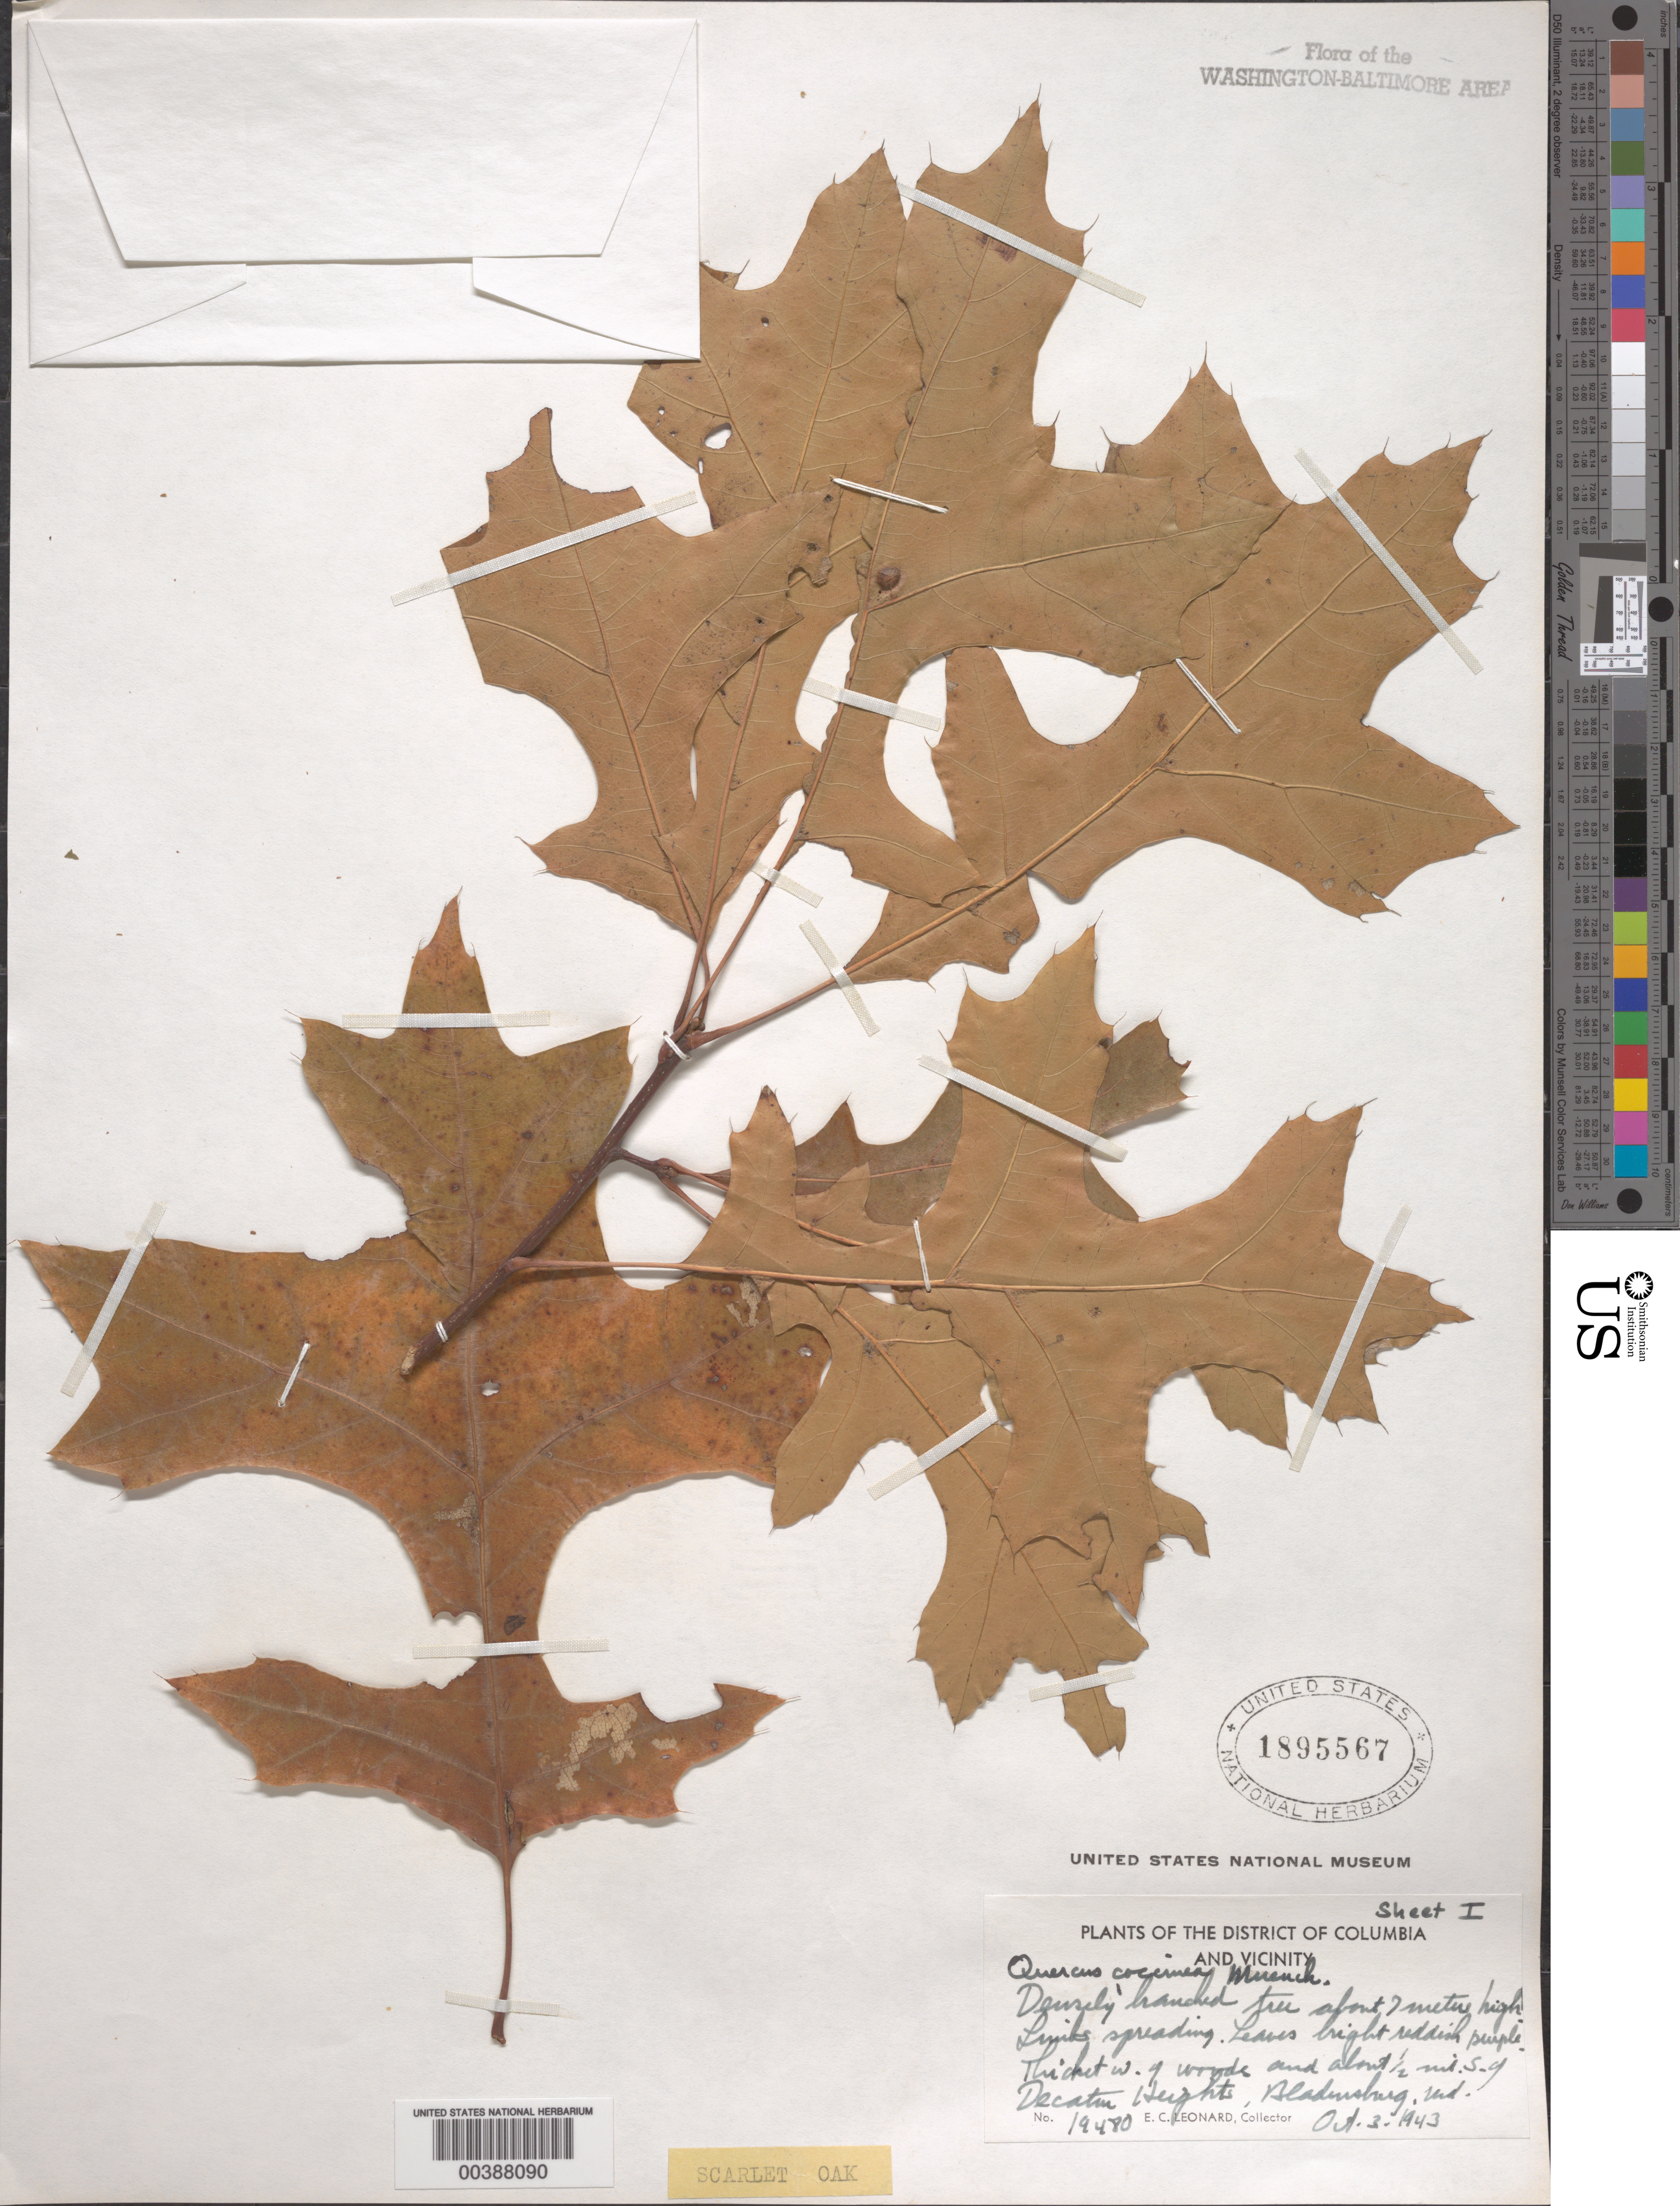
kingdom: Plantae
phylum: Tracheophyta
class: Magnoliopsida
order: Fagales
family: Fagaceae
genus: Quercus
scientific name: Quercus coccinea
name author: Münchh.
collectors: E. C. Leonard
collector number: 19480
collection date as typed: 03 Oct 1943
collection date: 1943-10-03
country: United States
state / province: Maryland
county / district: Prince George's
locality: South of Decatur Heights, Bladensburg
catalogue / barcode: US 1895567